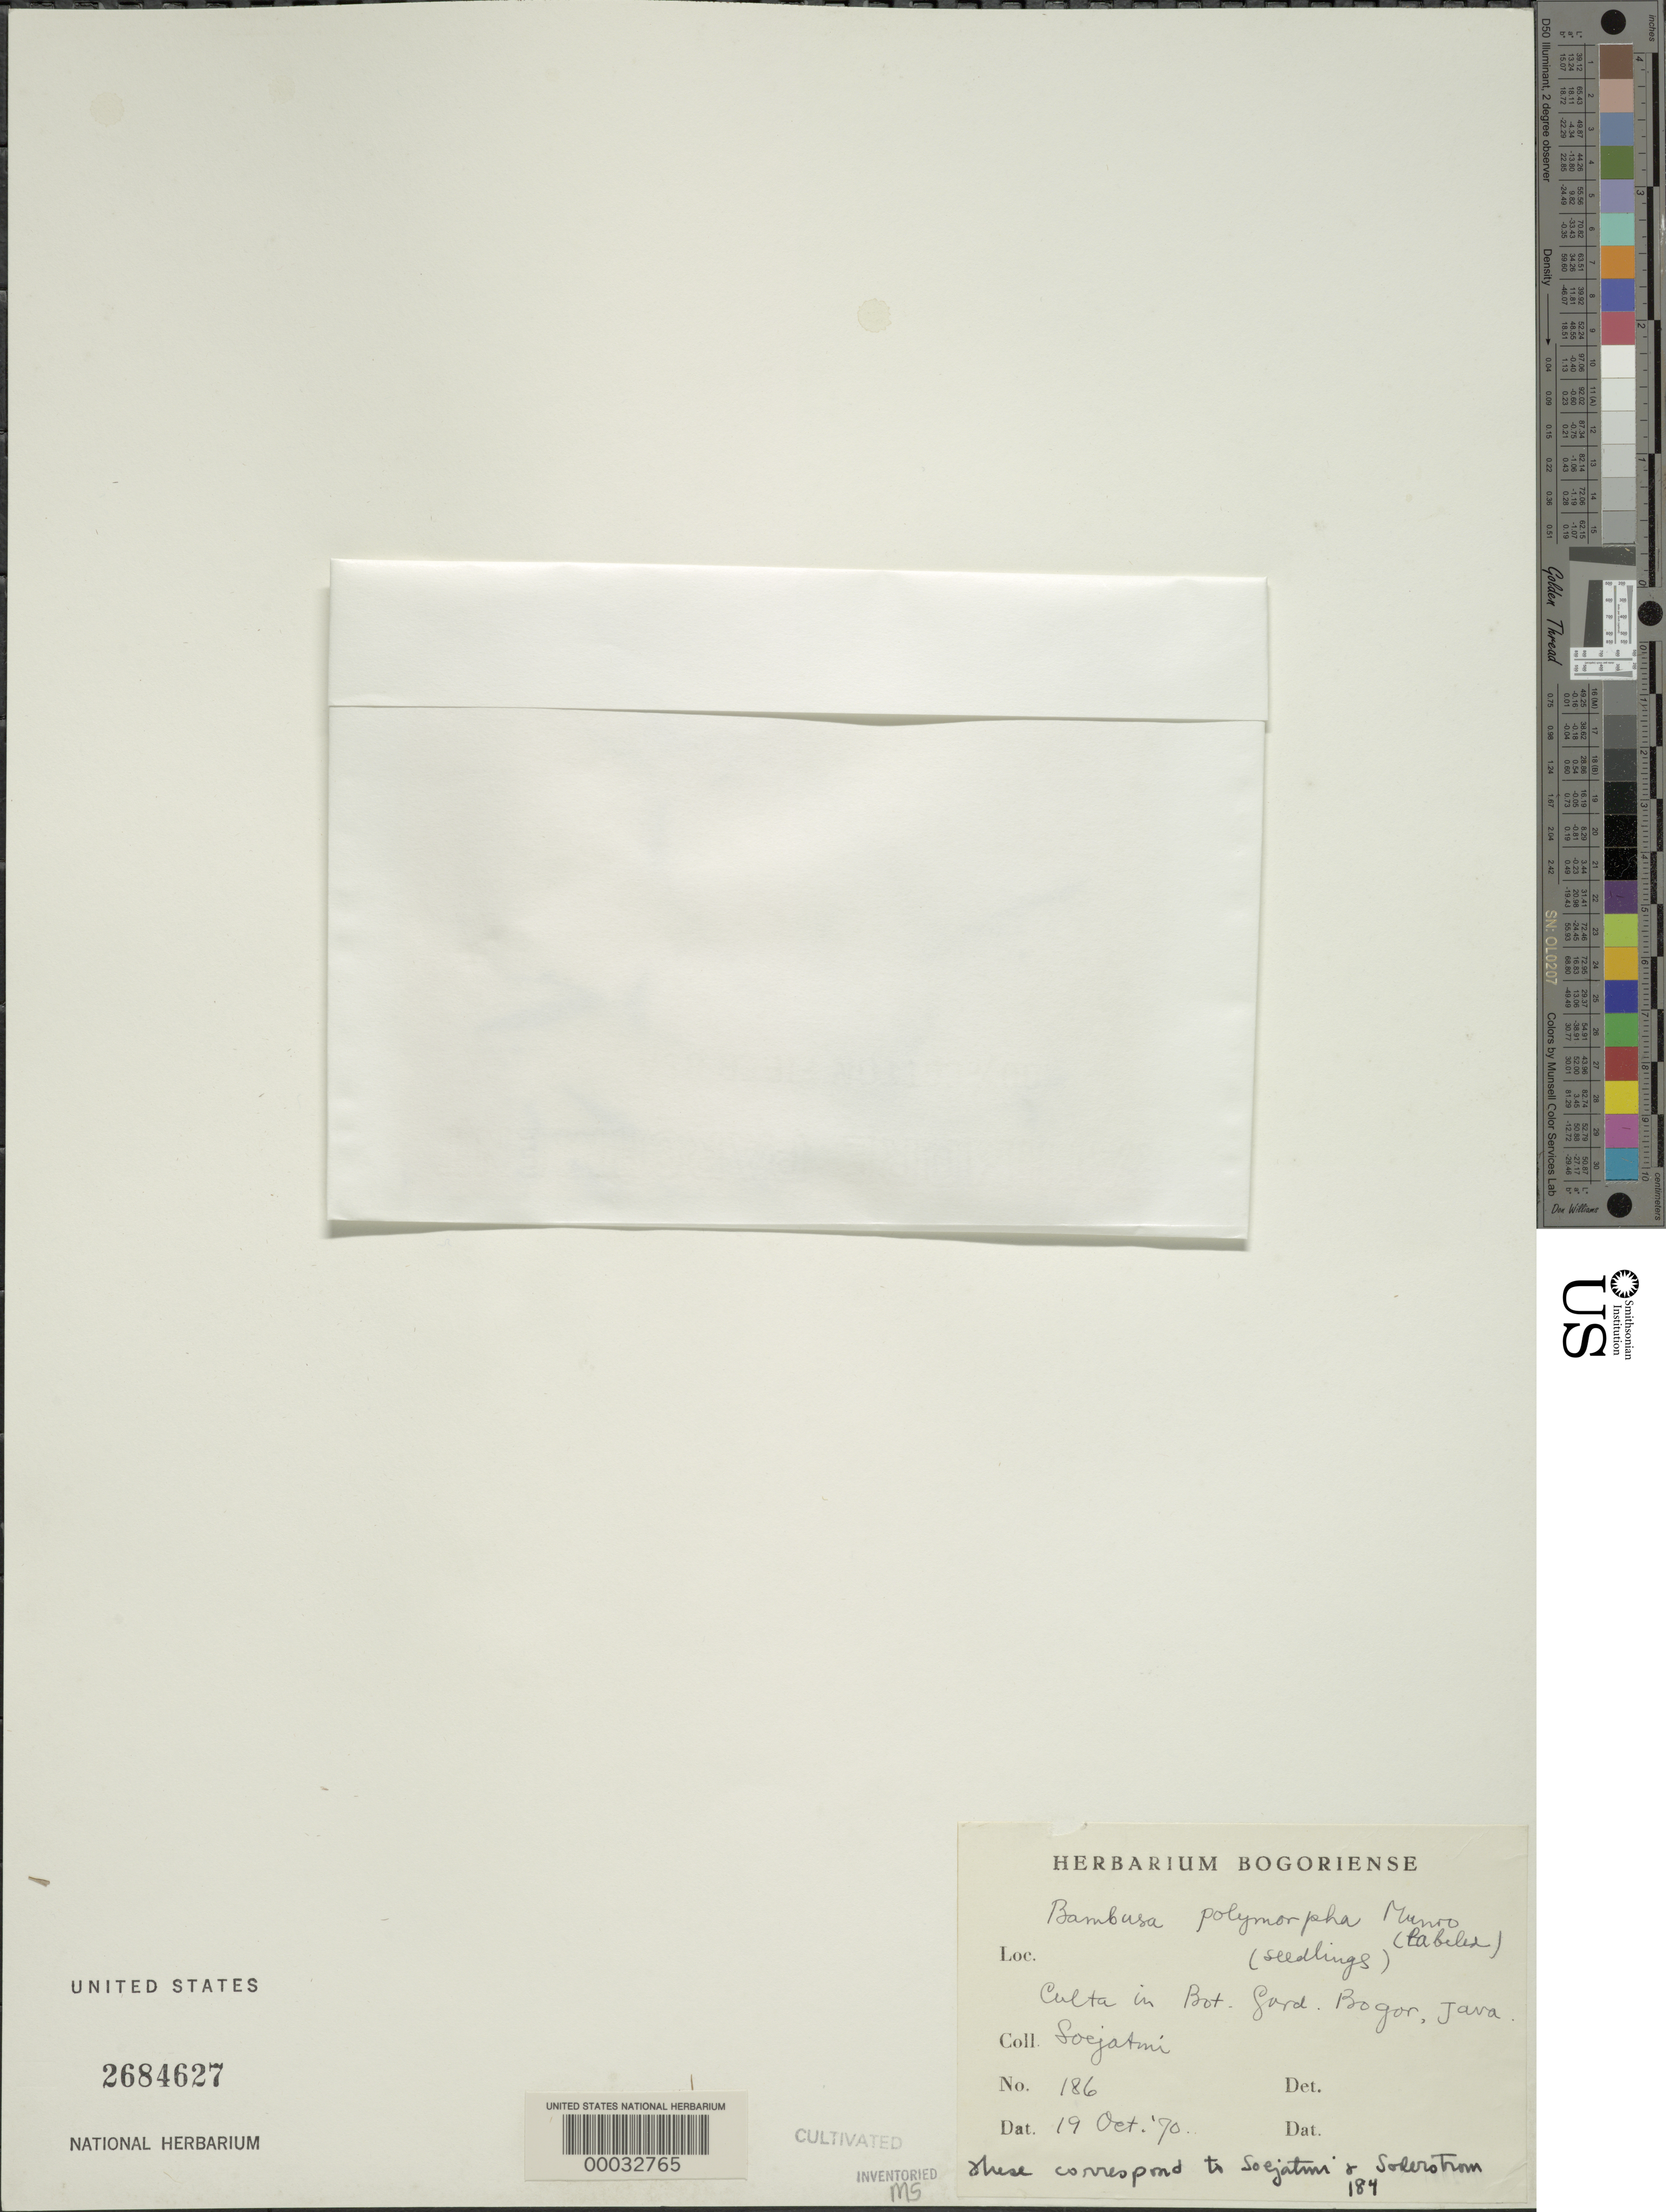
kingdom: Plantae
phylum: Tracheophyta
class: Liliopsida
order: Poales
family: Poaceae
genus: Bambusa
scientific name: Bambusa polymorpha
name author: Munro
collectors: -. Soejatum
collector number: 186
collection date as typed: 19 Oct 1970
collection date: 1970-10-19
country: Indonesia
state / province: Java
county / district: Jawa Barat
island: Java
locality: Botanical gardens-bogor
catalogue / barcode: US 2684627